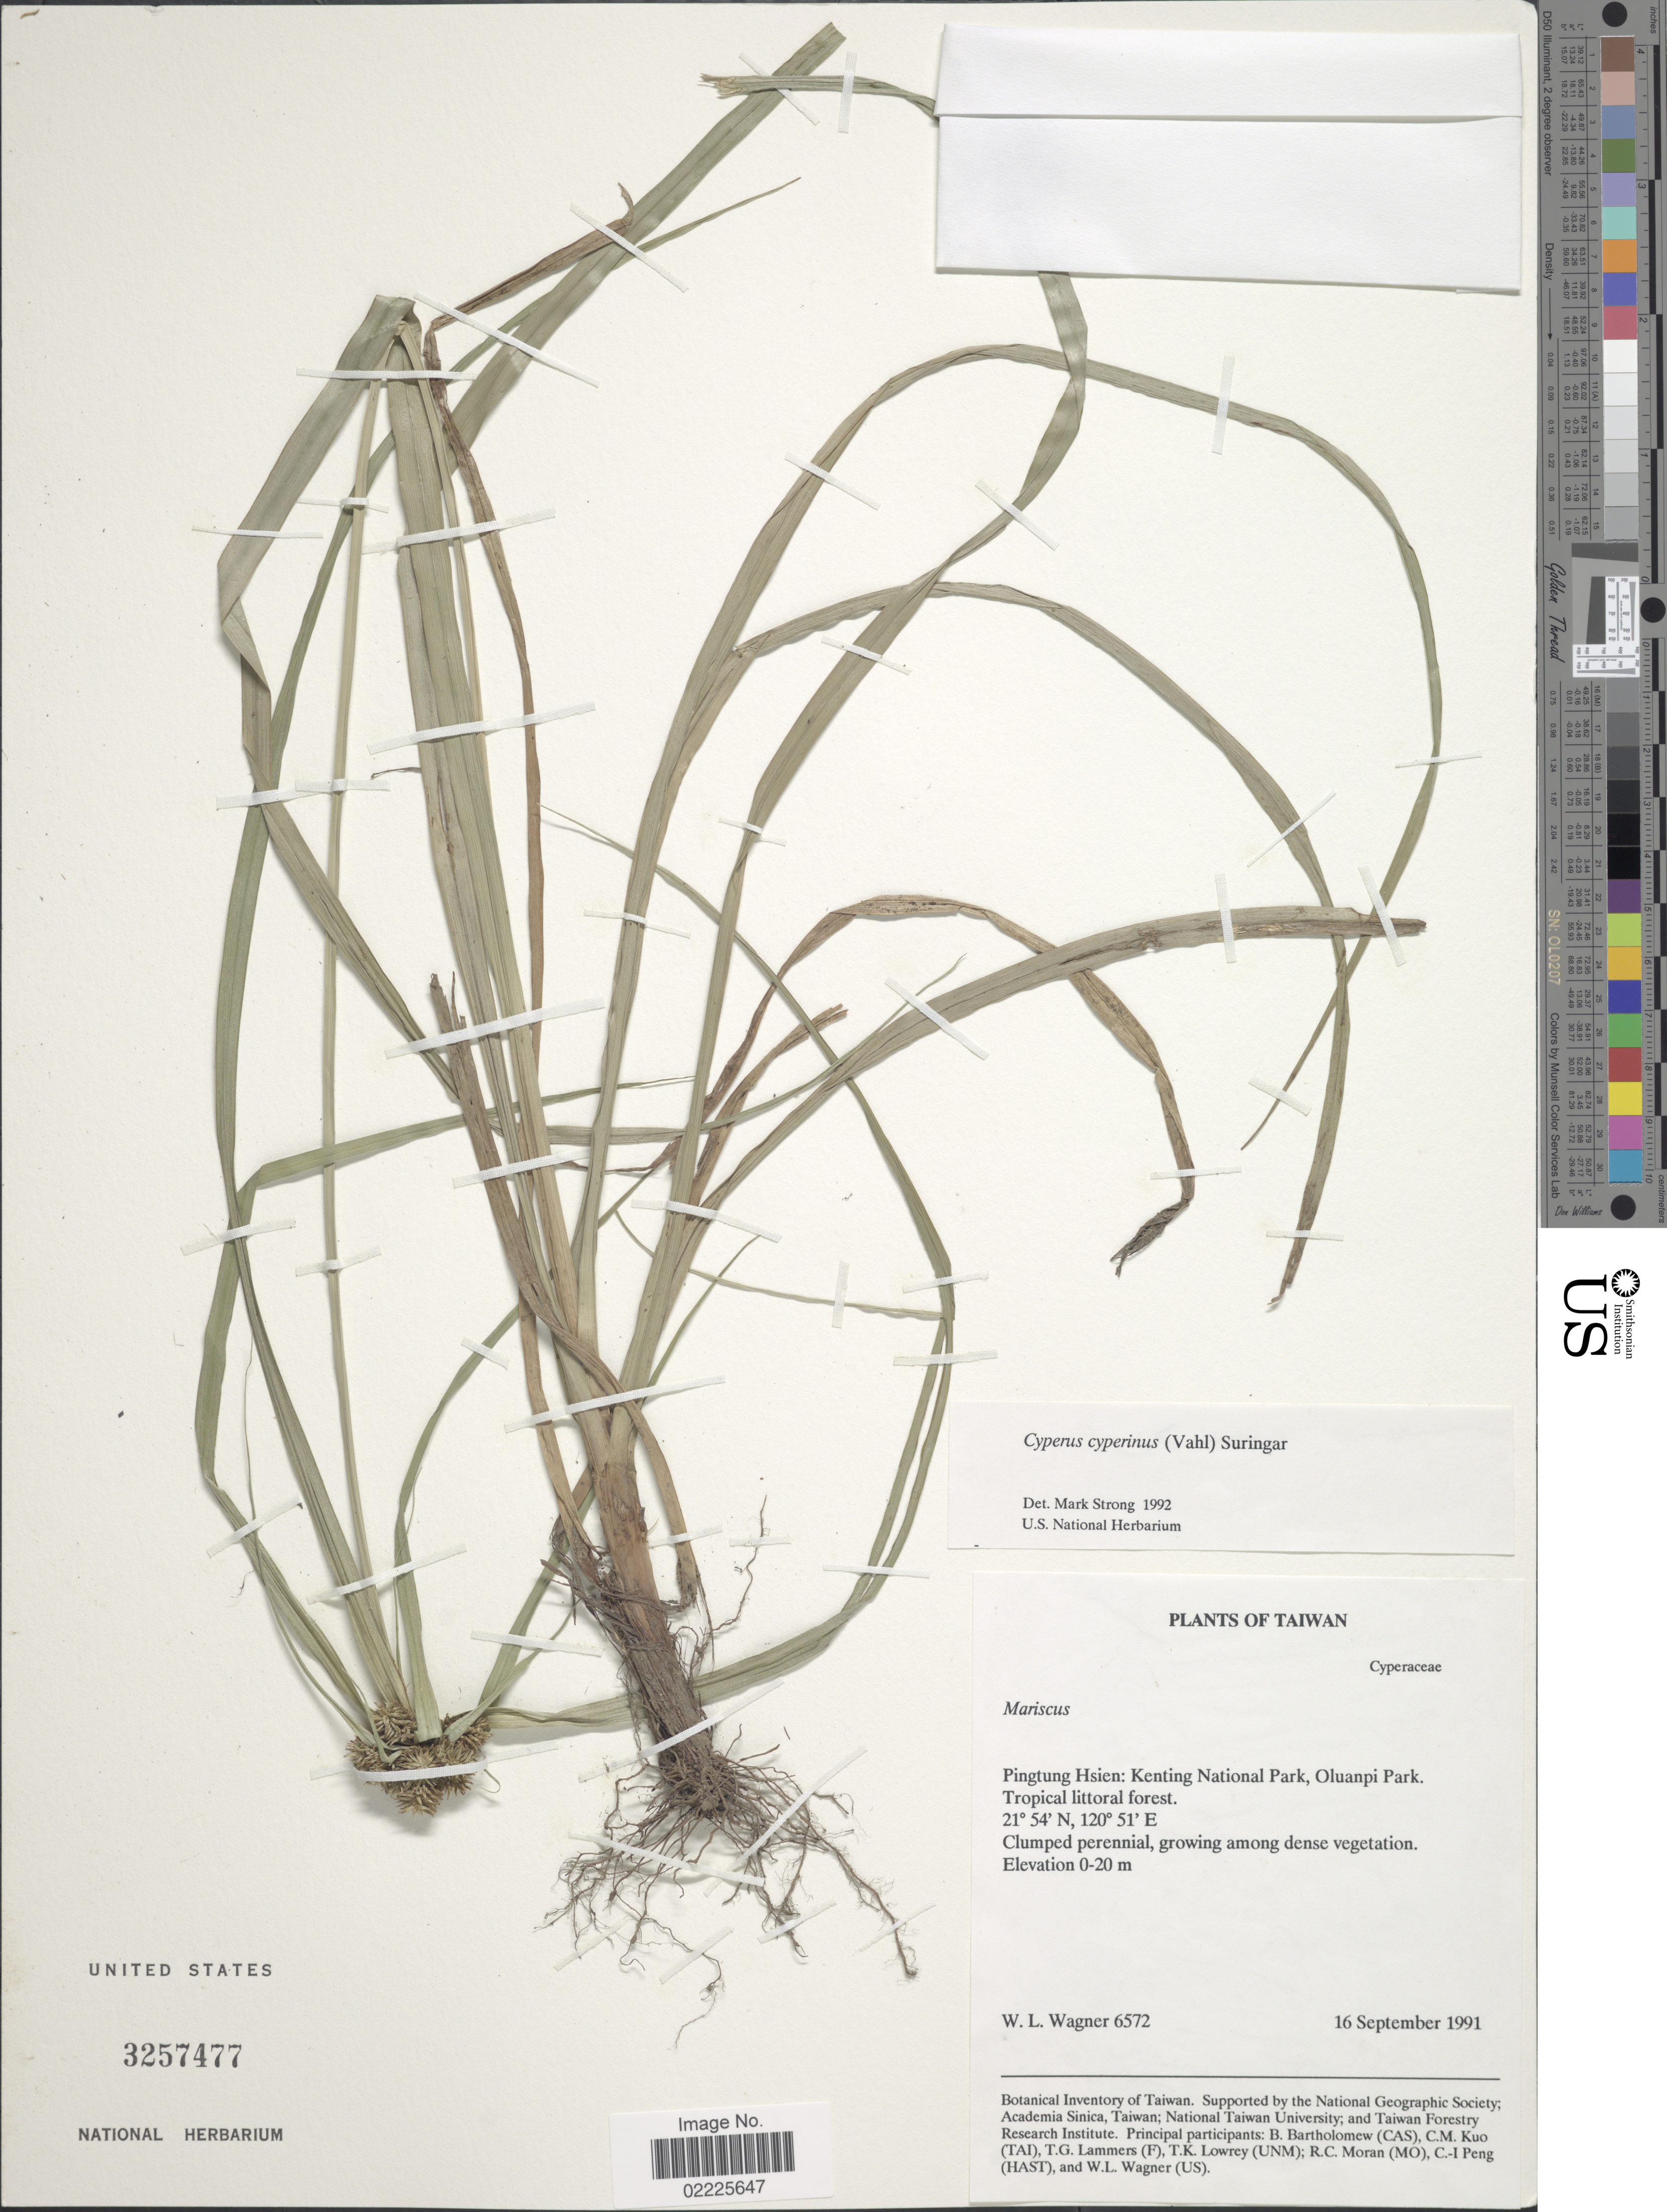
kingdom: Plantae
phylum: Tracheophyta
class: Liliopsida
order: Poales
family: Cyperaceae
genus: Cyperus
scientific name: Cyperus cyperinus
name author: (Retz.) Valck. Sur.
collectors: W. L. Wagner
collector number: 6572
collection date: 1991-09-16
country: Taiwan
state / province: Pingtung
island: Taiwan [Formosa]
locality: Pingtung Hsien: Kenting National Park, Oluanpi Park, Tropical littoral forest.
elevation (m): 0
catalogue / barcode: US 3257477